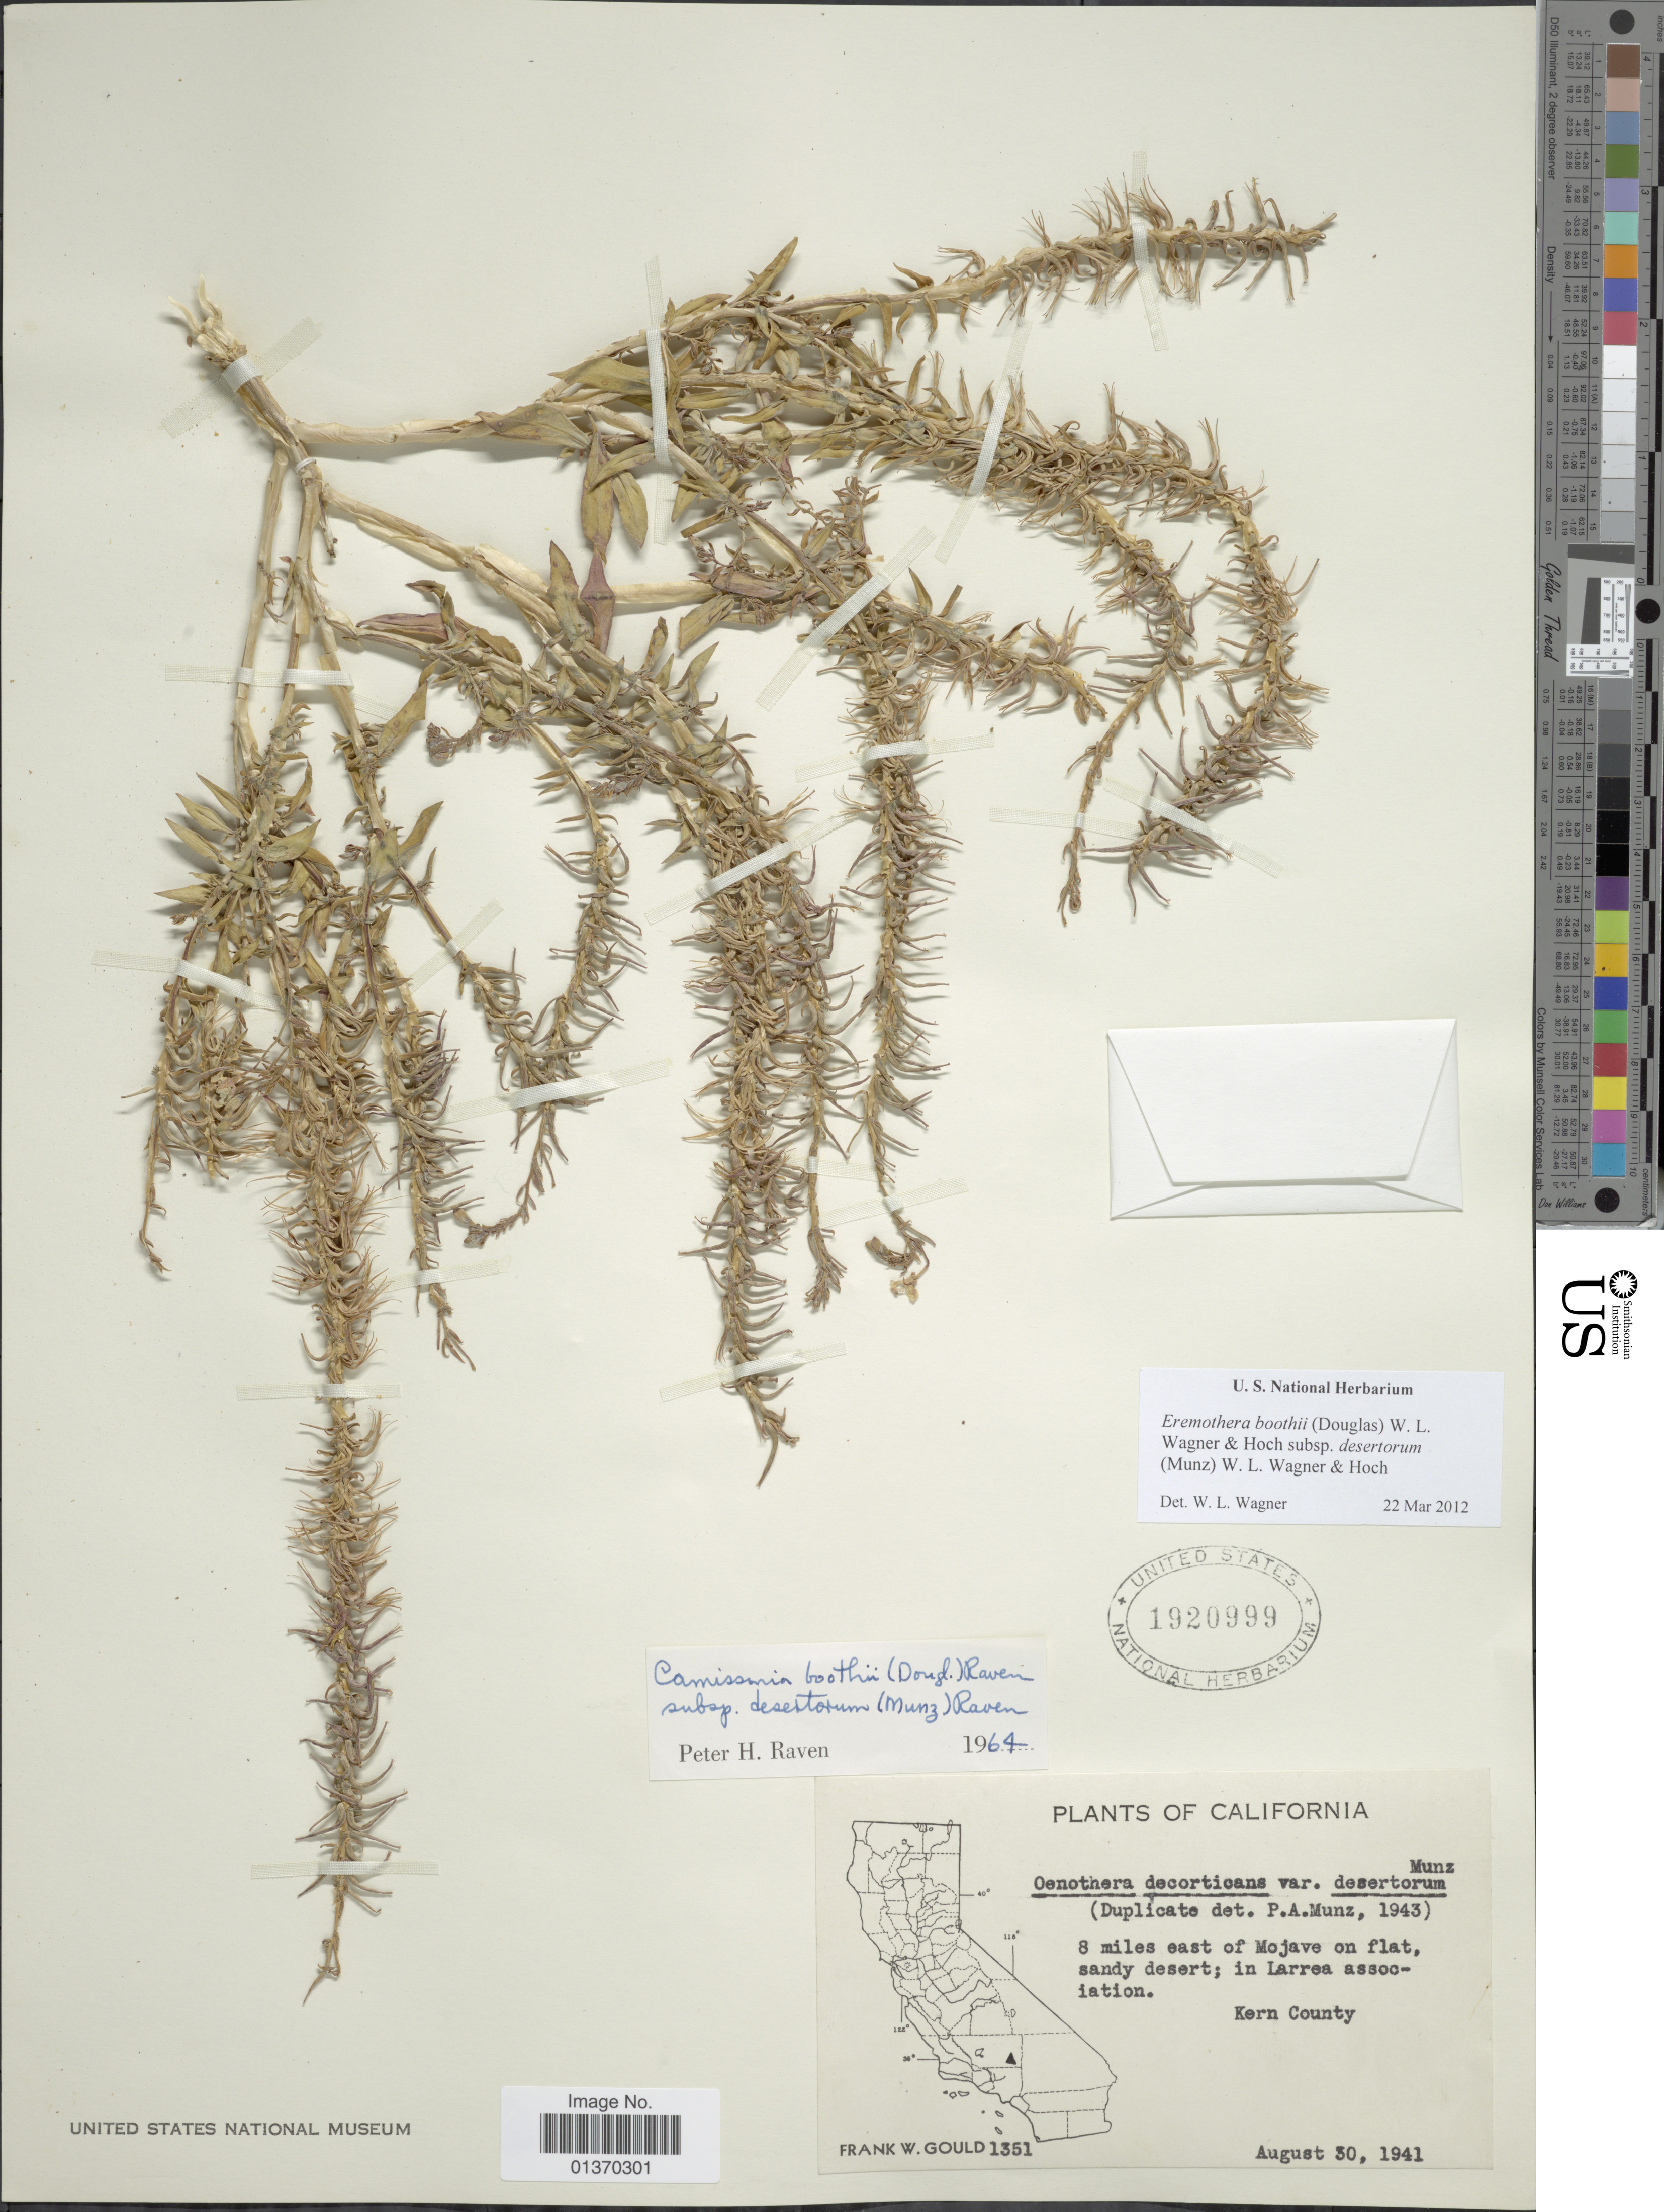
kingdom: Plantae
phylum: Tracheophyta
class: Magnoliopsida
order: Myrtales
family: Onagraceae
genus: Eremothera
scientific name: Eremothera boothii subsp. desertorum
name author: (Munz) W.L. Wagner & Hoch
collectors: F. W. Gould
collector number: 1351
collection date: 1941-08-30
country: United States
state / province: California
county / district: Kern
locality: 8 miles east of Mojave on flat, Kern County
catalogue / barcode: US 1920999